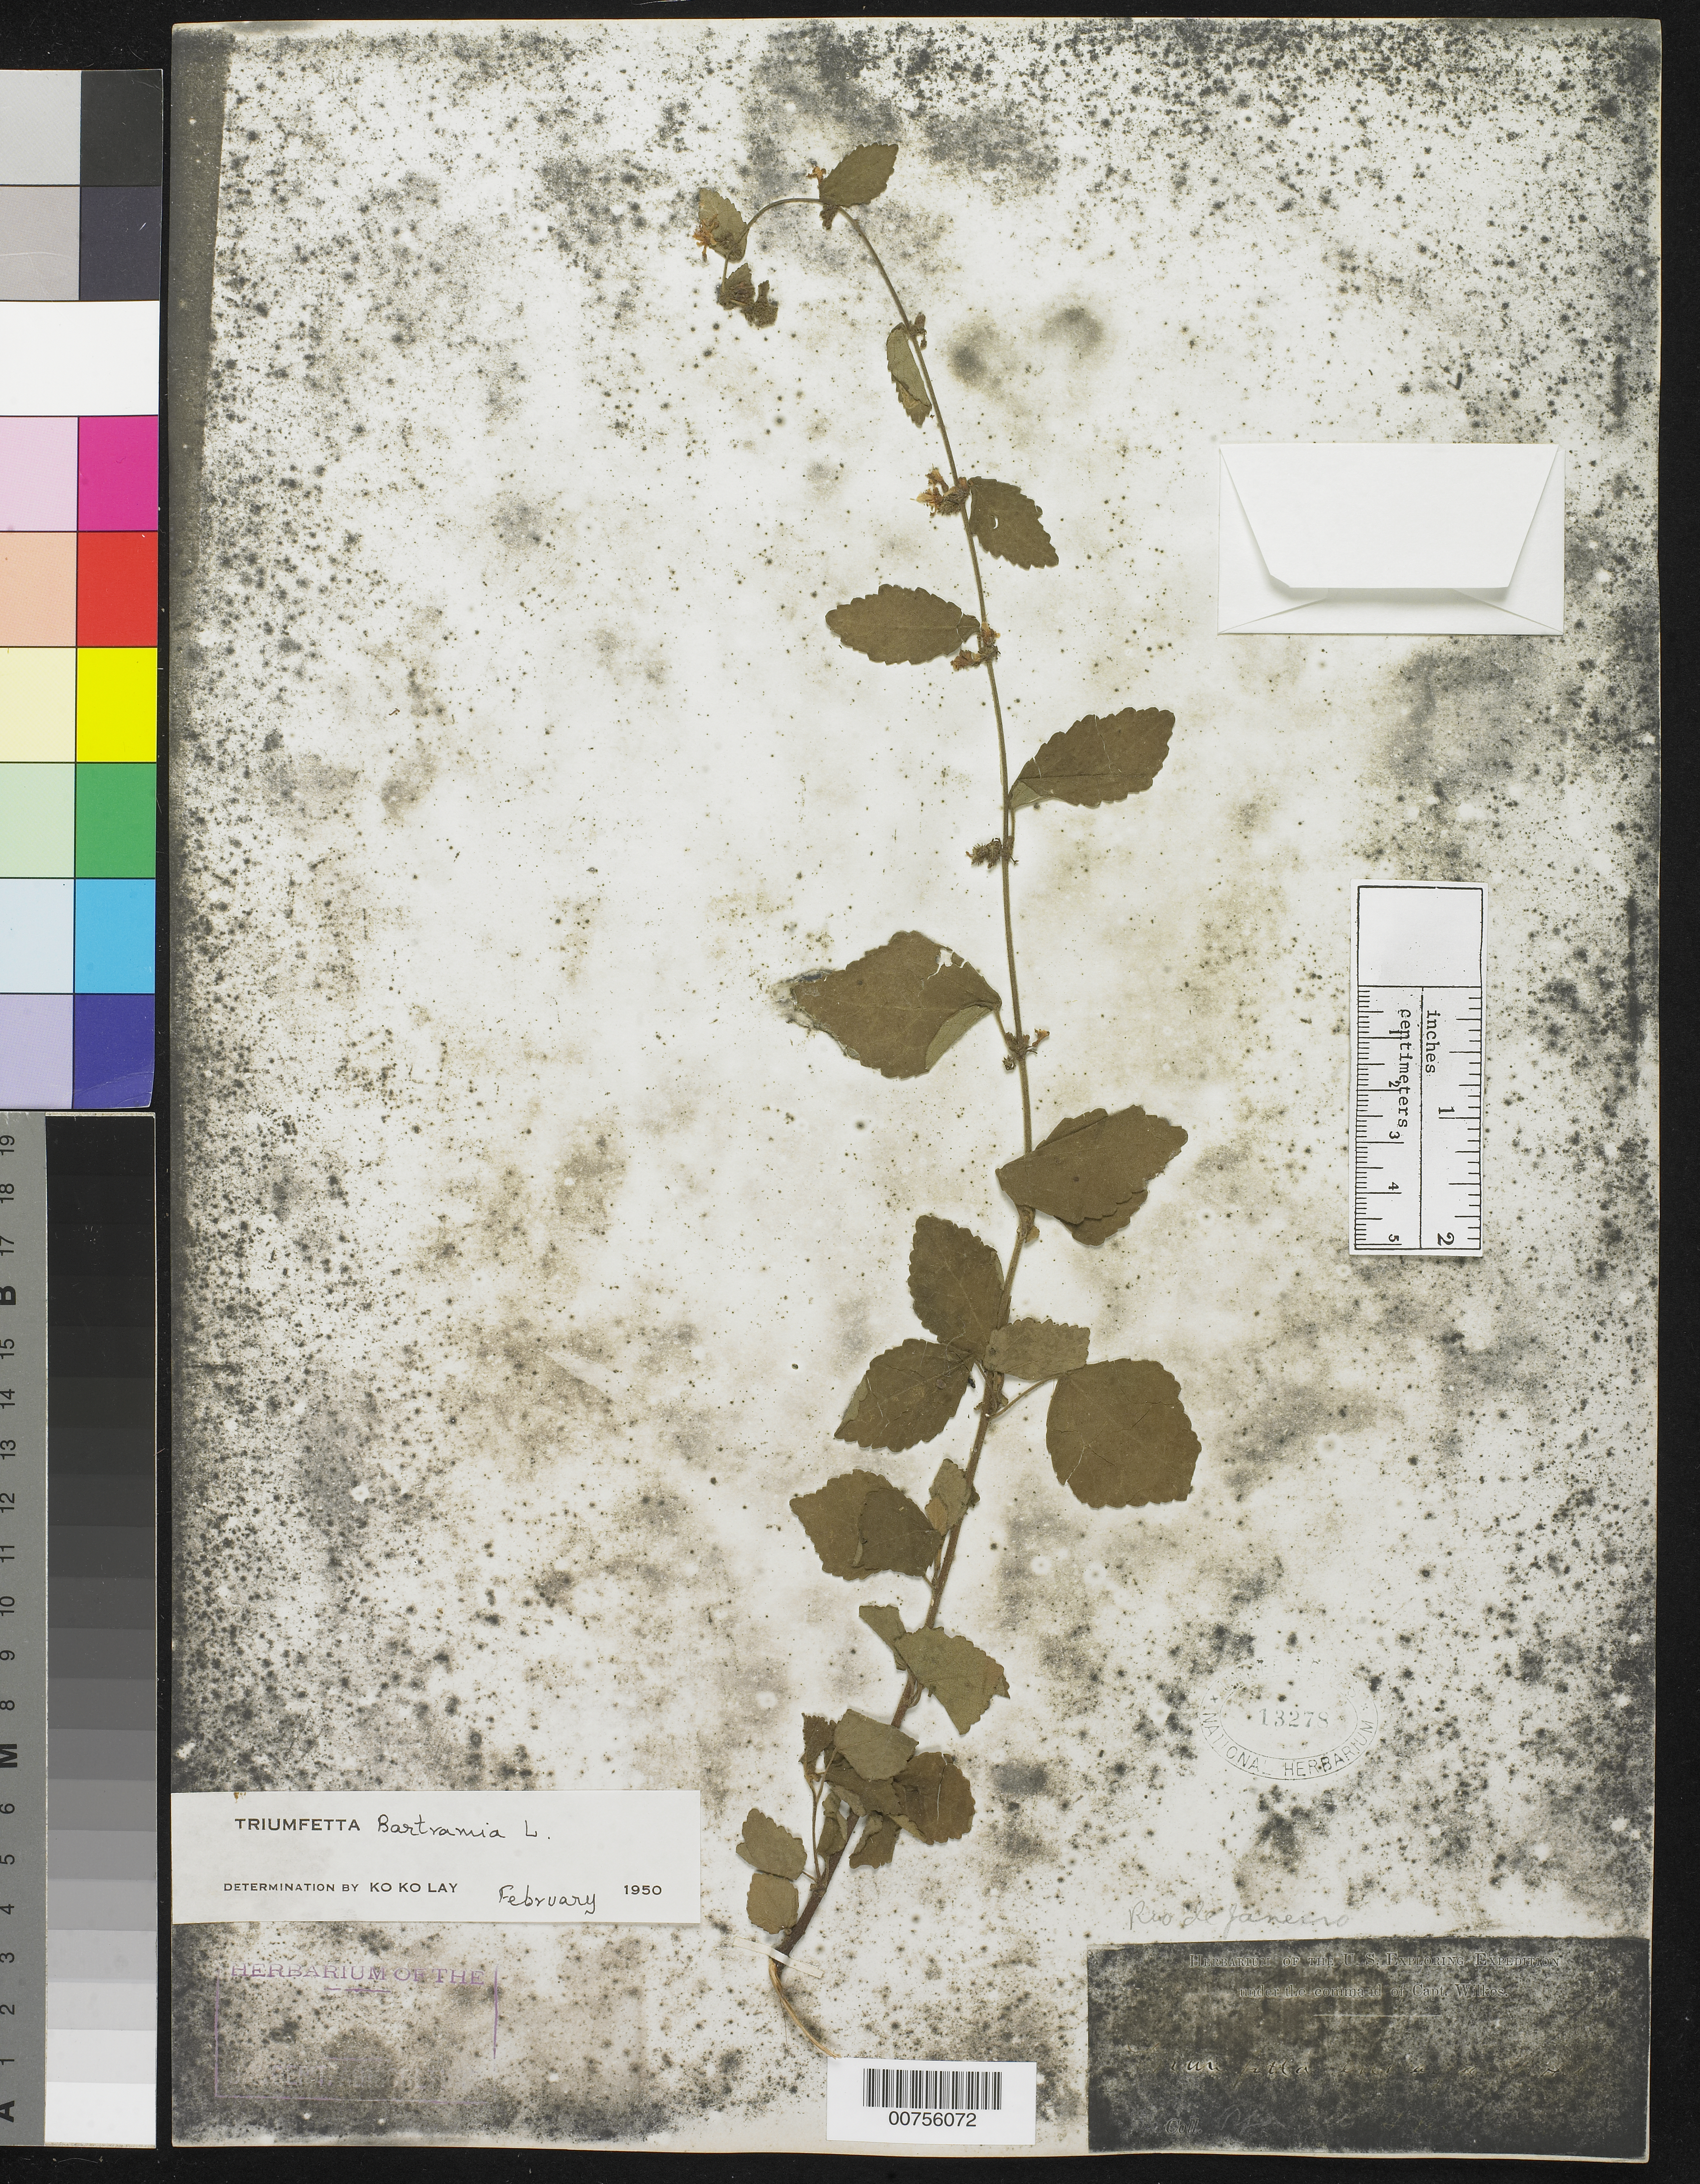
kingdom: Plantae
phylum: Tracheophyta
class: Magnoliopsida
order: Malvales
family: Malvaceae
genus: Triumfetta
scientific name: Triumfetta rhomboidea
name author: Jacq.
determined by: Dorr, Laurence J., Curator (BOT), Smithsonian Institution - National Museum of Natural History (UNITED STATES)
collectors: Wilkes Explor. Exped.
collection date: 1838/1842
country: Brazil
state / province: Rio de Janeiro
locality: Organ Mts.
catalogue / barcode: US 13278